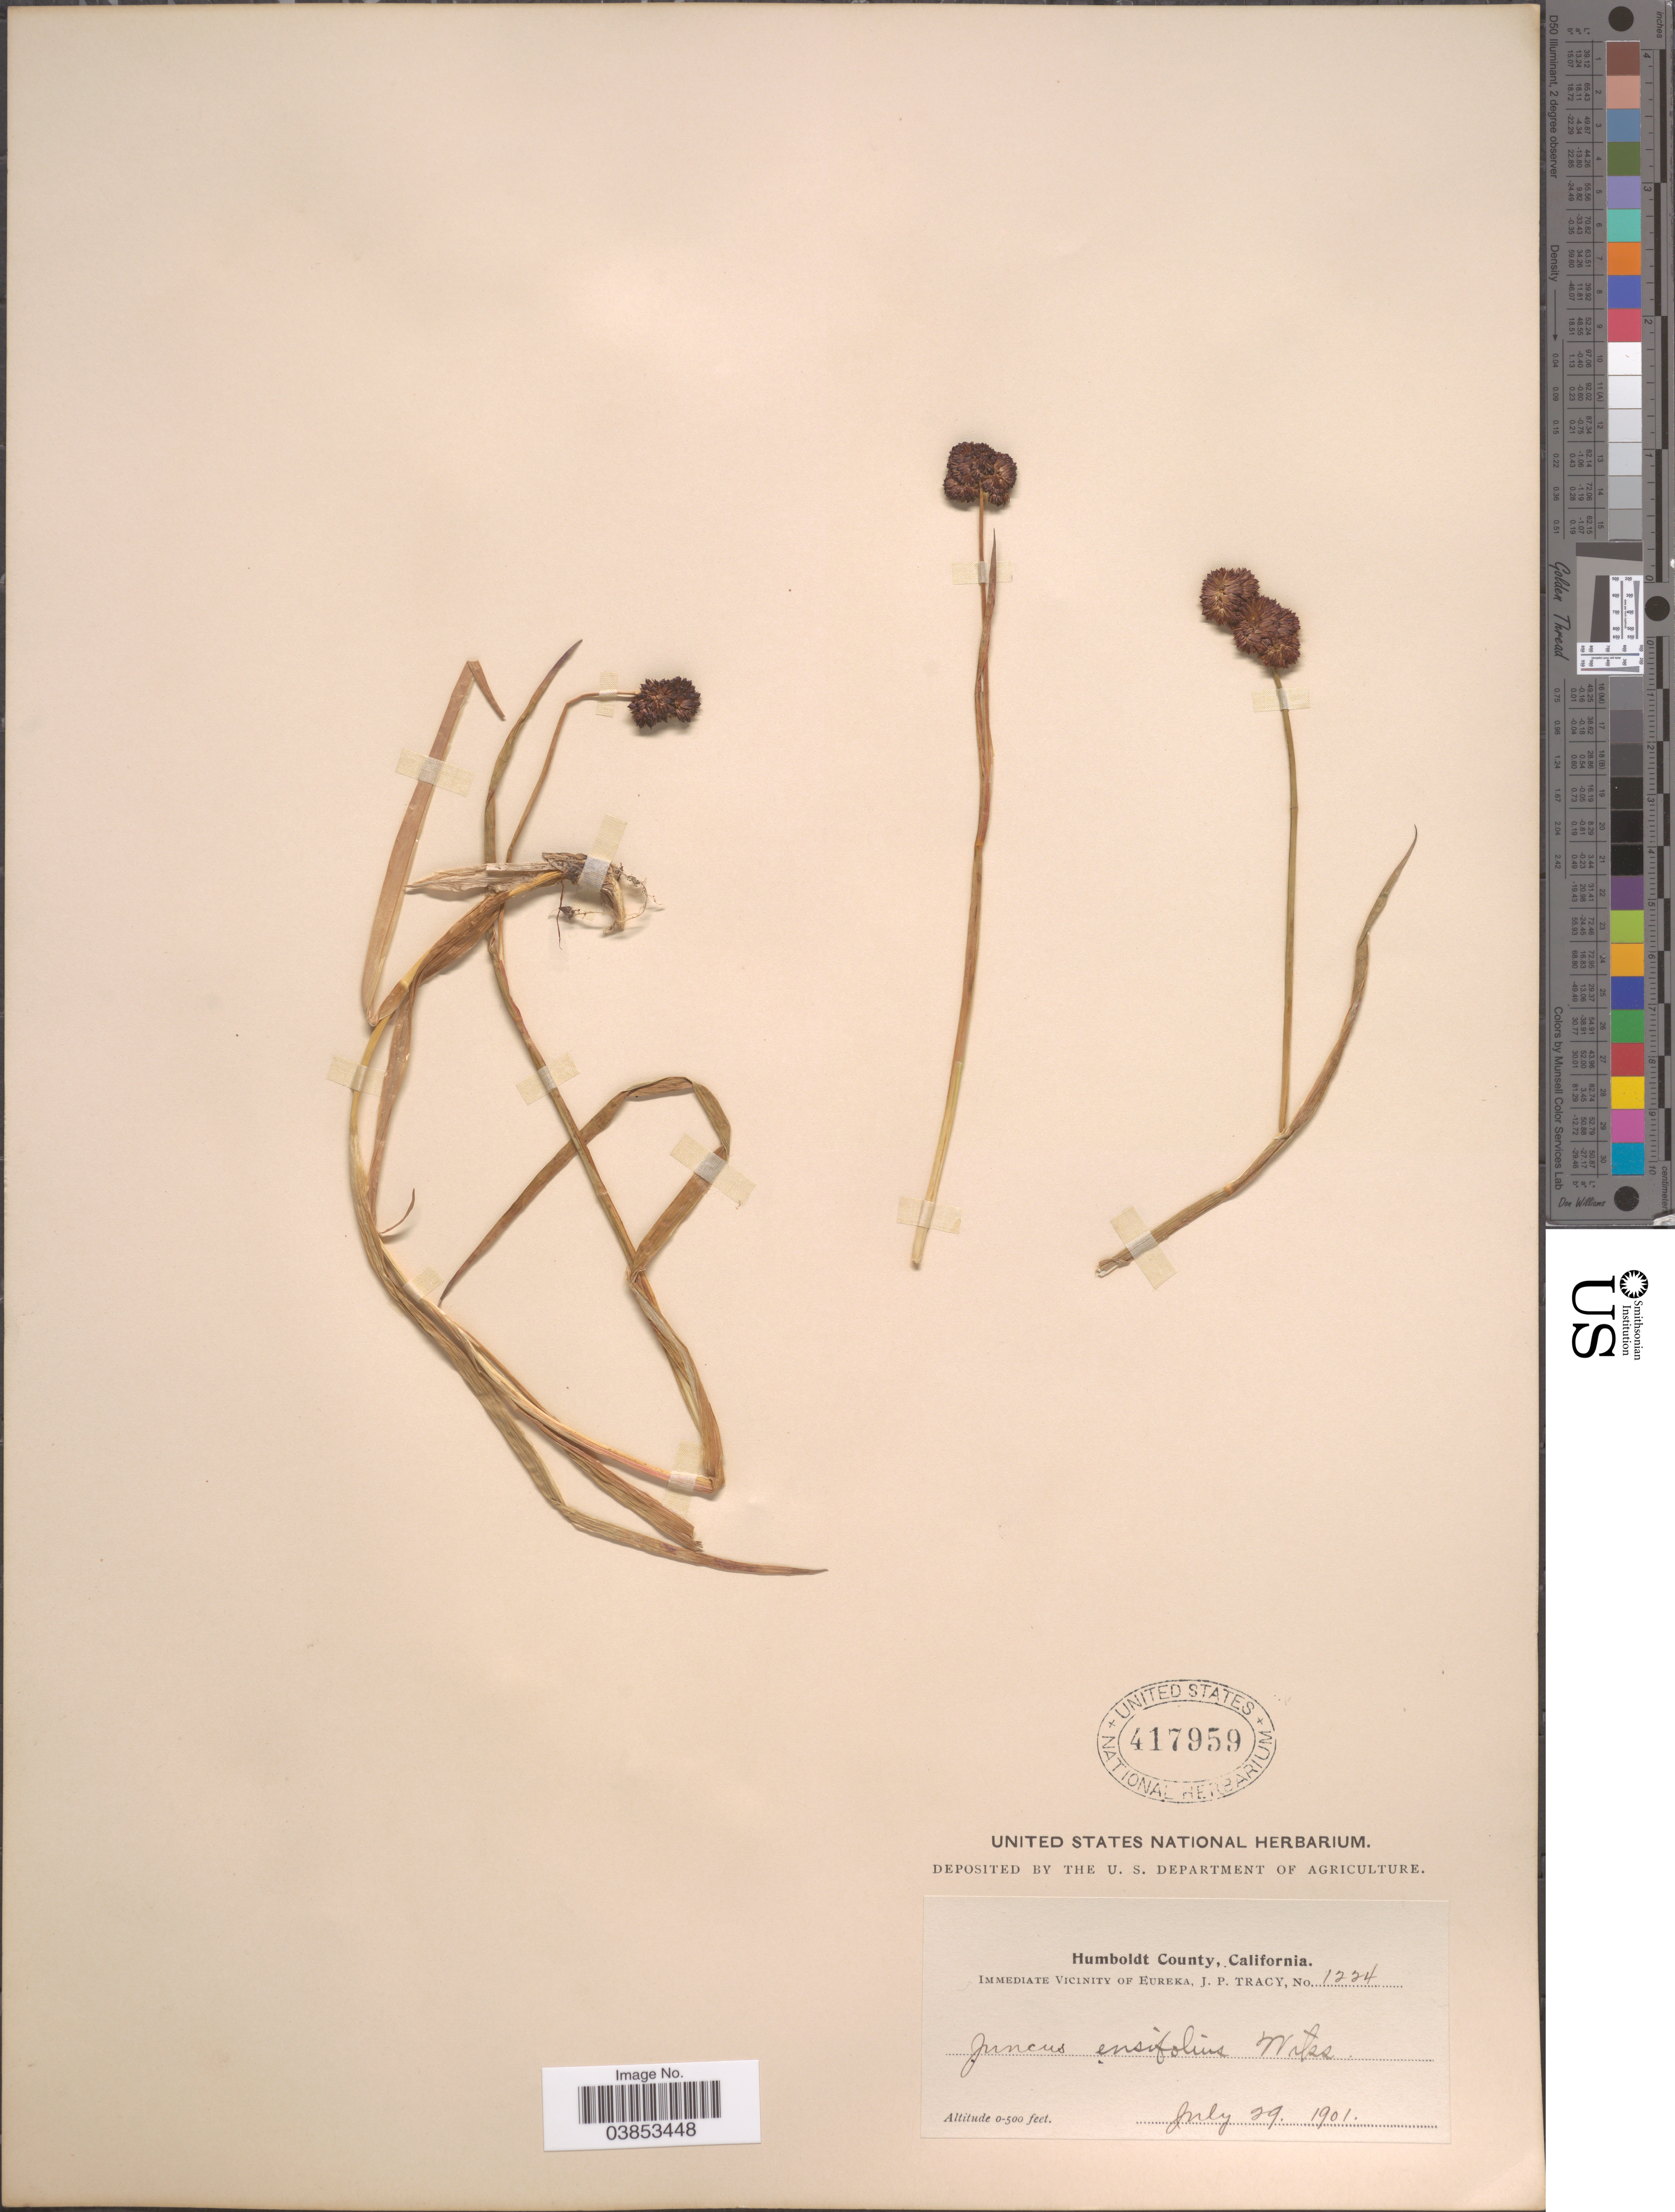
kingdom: Plantae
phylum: Tracheophyta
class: Liliopsida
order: Poales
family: Juncaceae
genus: Juncus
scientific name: Juncus ensifolius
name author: Wikstr.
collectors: J. Tracy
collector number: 1224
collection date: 1901-07-29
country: United States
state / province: California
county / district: Humboldt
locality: Humboldt County. Immediate Vicinity of Eureka.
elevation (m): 0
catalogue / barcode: US 417959